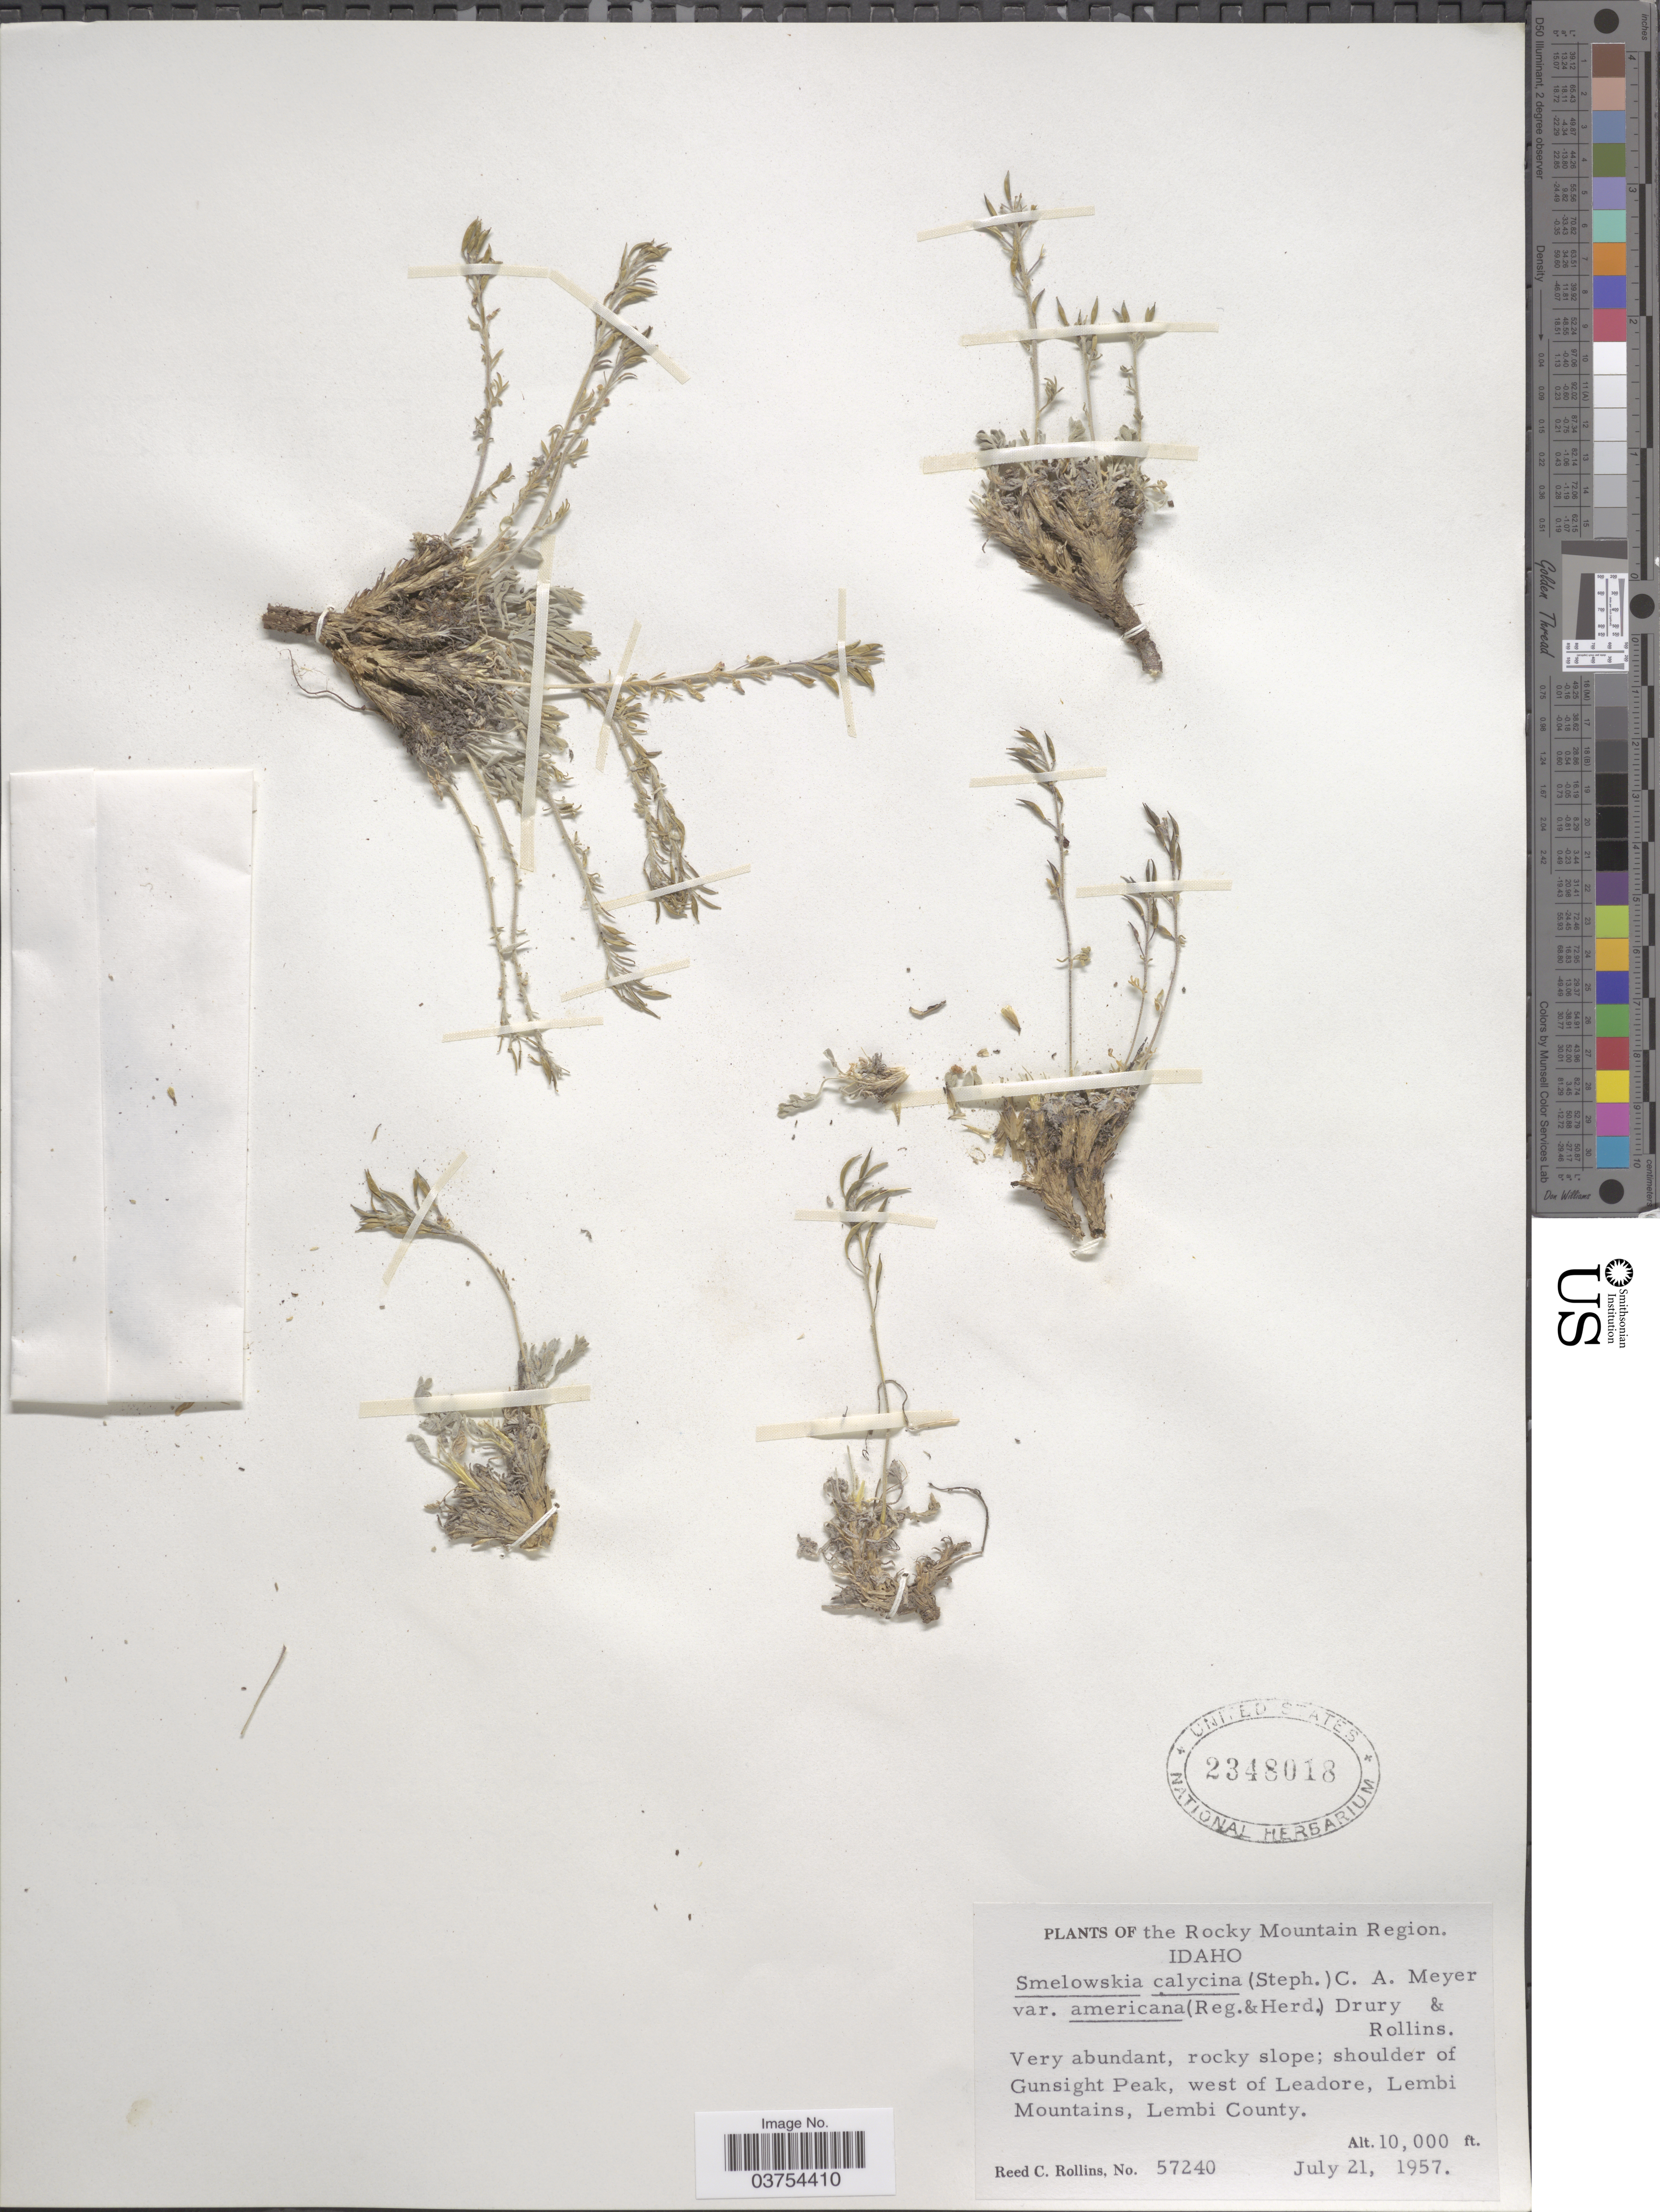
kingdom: Plantae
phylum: Tracheophyta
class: Magnoliopsida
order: Brassicales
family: Brassicaceae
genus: Smelowskia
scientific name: Smelowskia calycina var. americana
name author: (Regel & Herder) W.H.Drury & Rollins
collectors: R. C. Rollins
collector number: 57240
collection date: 1957-07-21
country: United States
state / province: Idaho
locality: The Rocky Mountain Region. Shoulder of Gunsight Peak, west of Leadore, Lembi Mountains, Lembi County.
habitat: rocky slope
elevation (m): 3048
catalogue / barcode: US 2348018